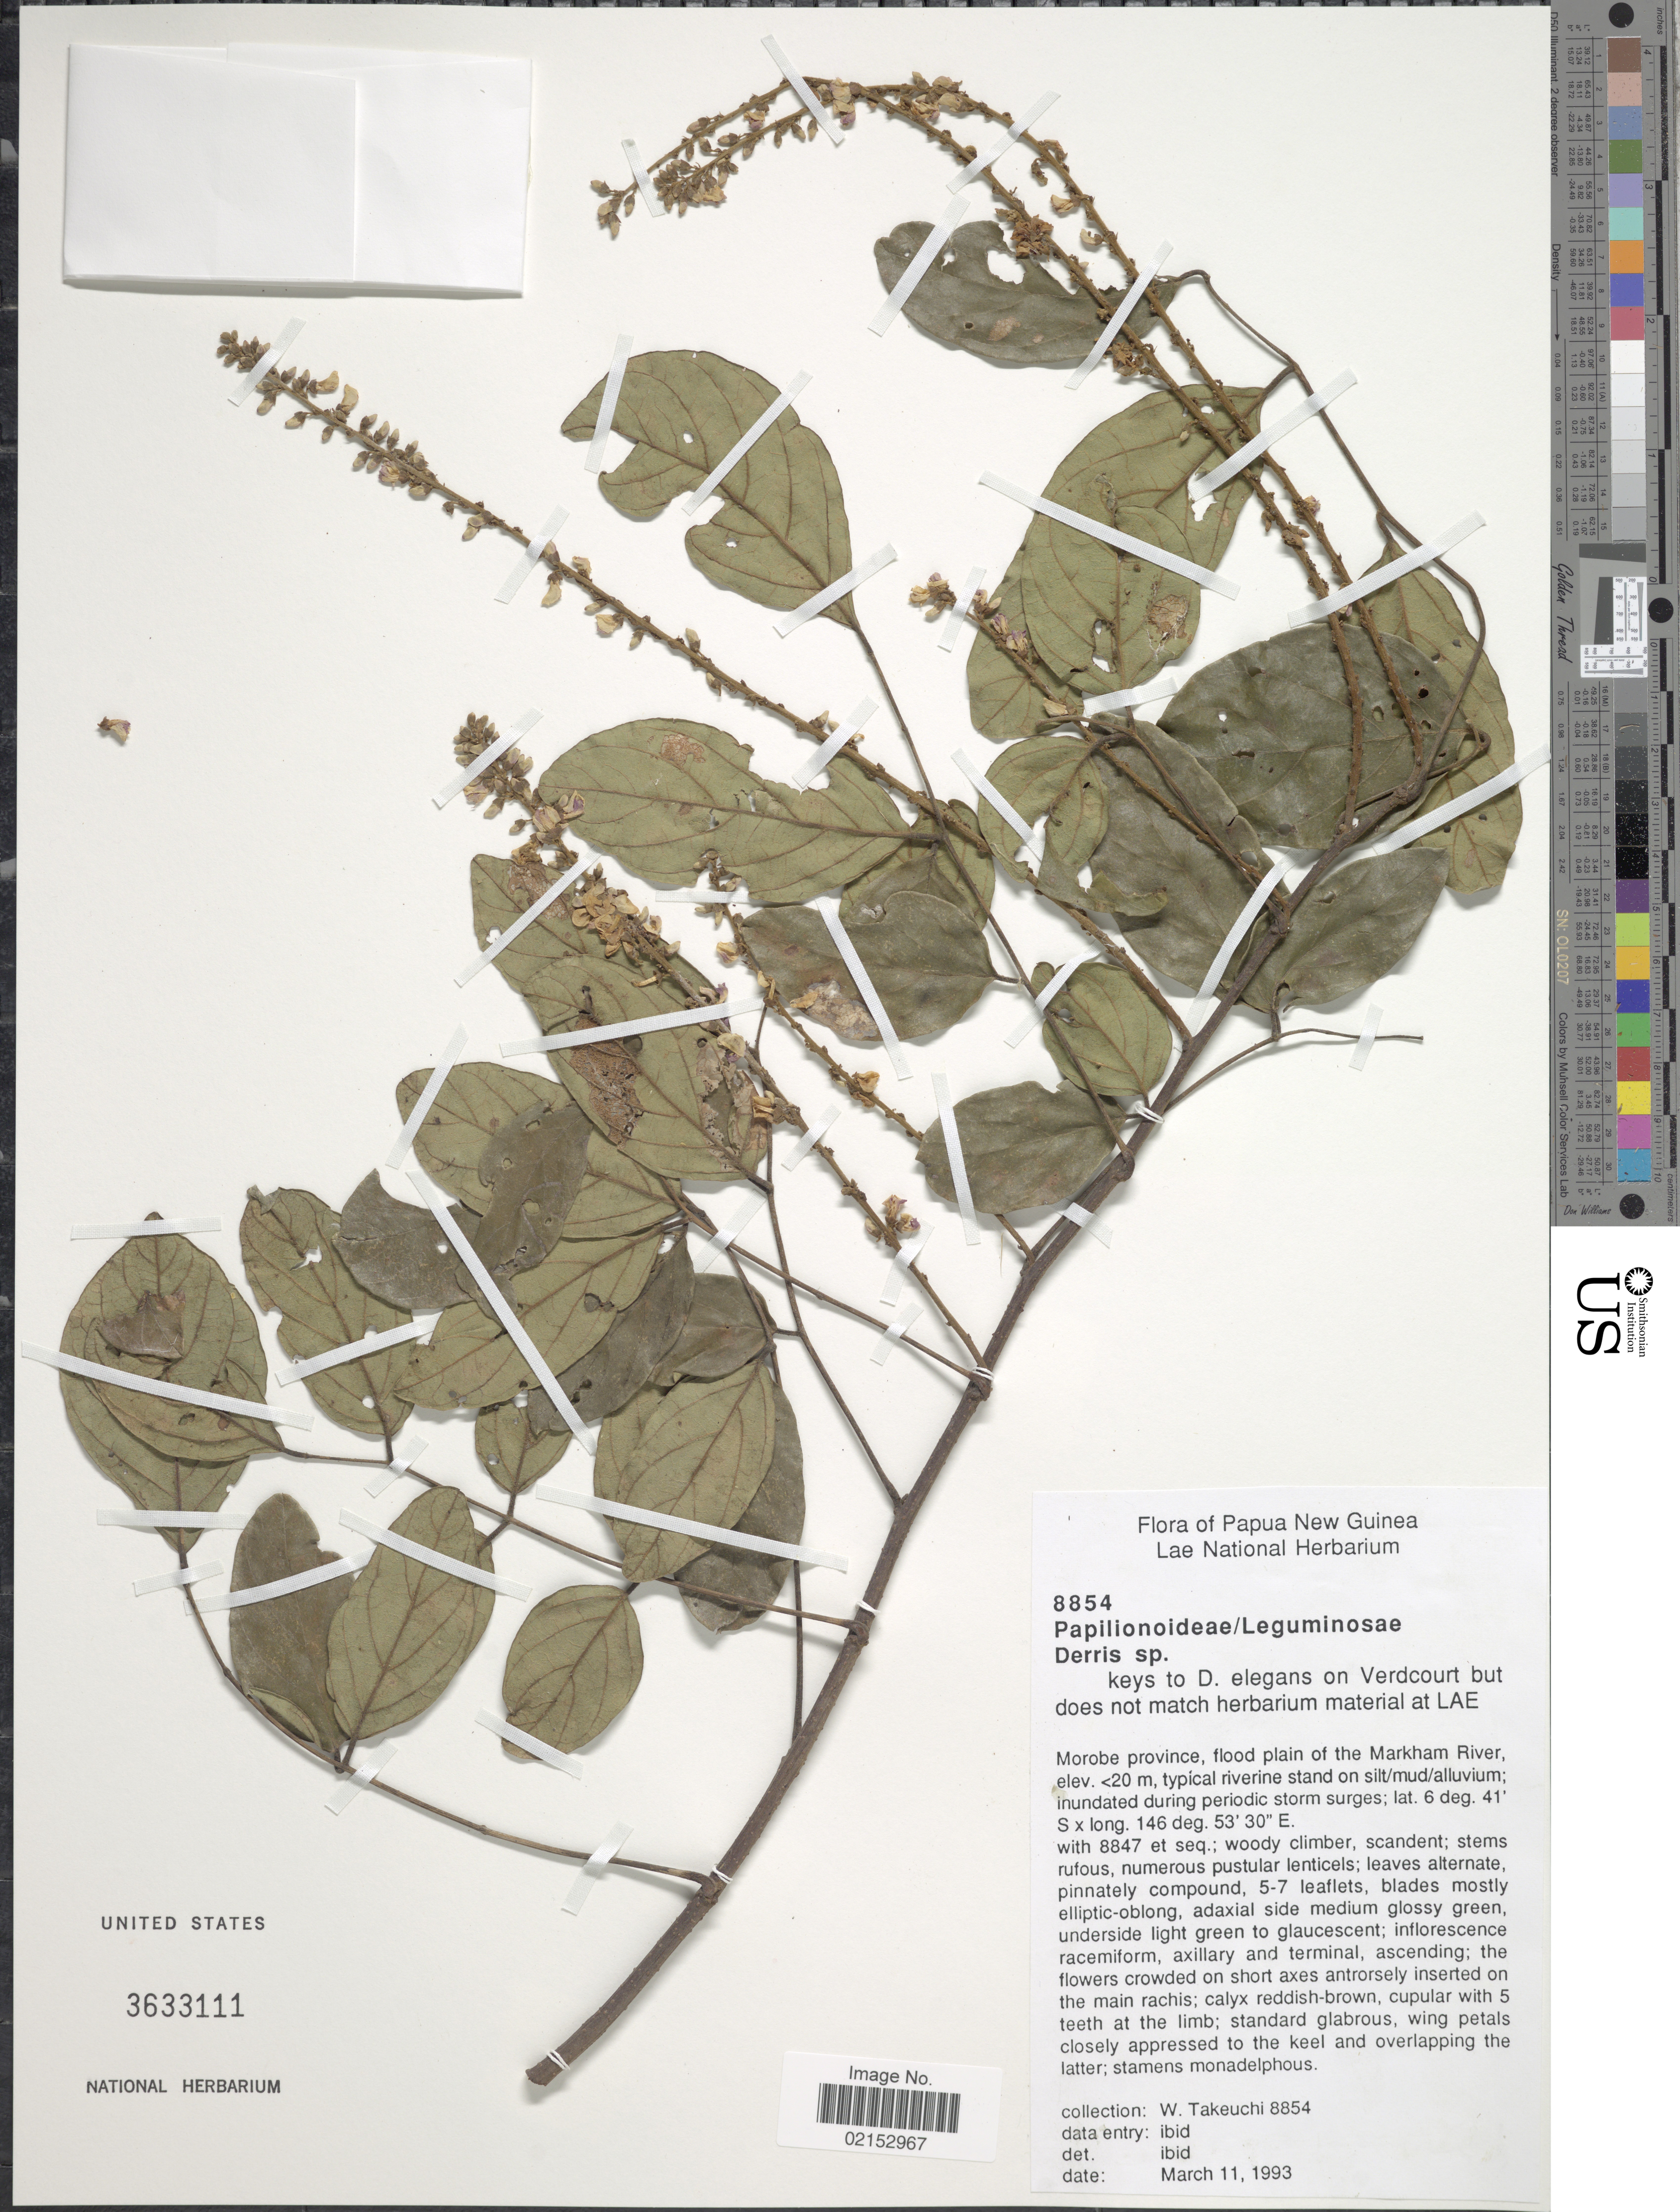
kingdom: Plantae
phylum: Tracheophyta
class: Magnoliopsida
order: Fabales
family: Fabaceae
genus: Derris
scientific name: Derris sp.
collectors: W. Takeuchi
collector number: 8854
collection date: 1993-03-11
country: Papua New Guinea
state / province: Morobe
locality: Flood plain of the Markham River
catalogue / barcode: US 3633111